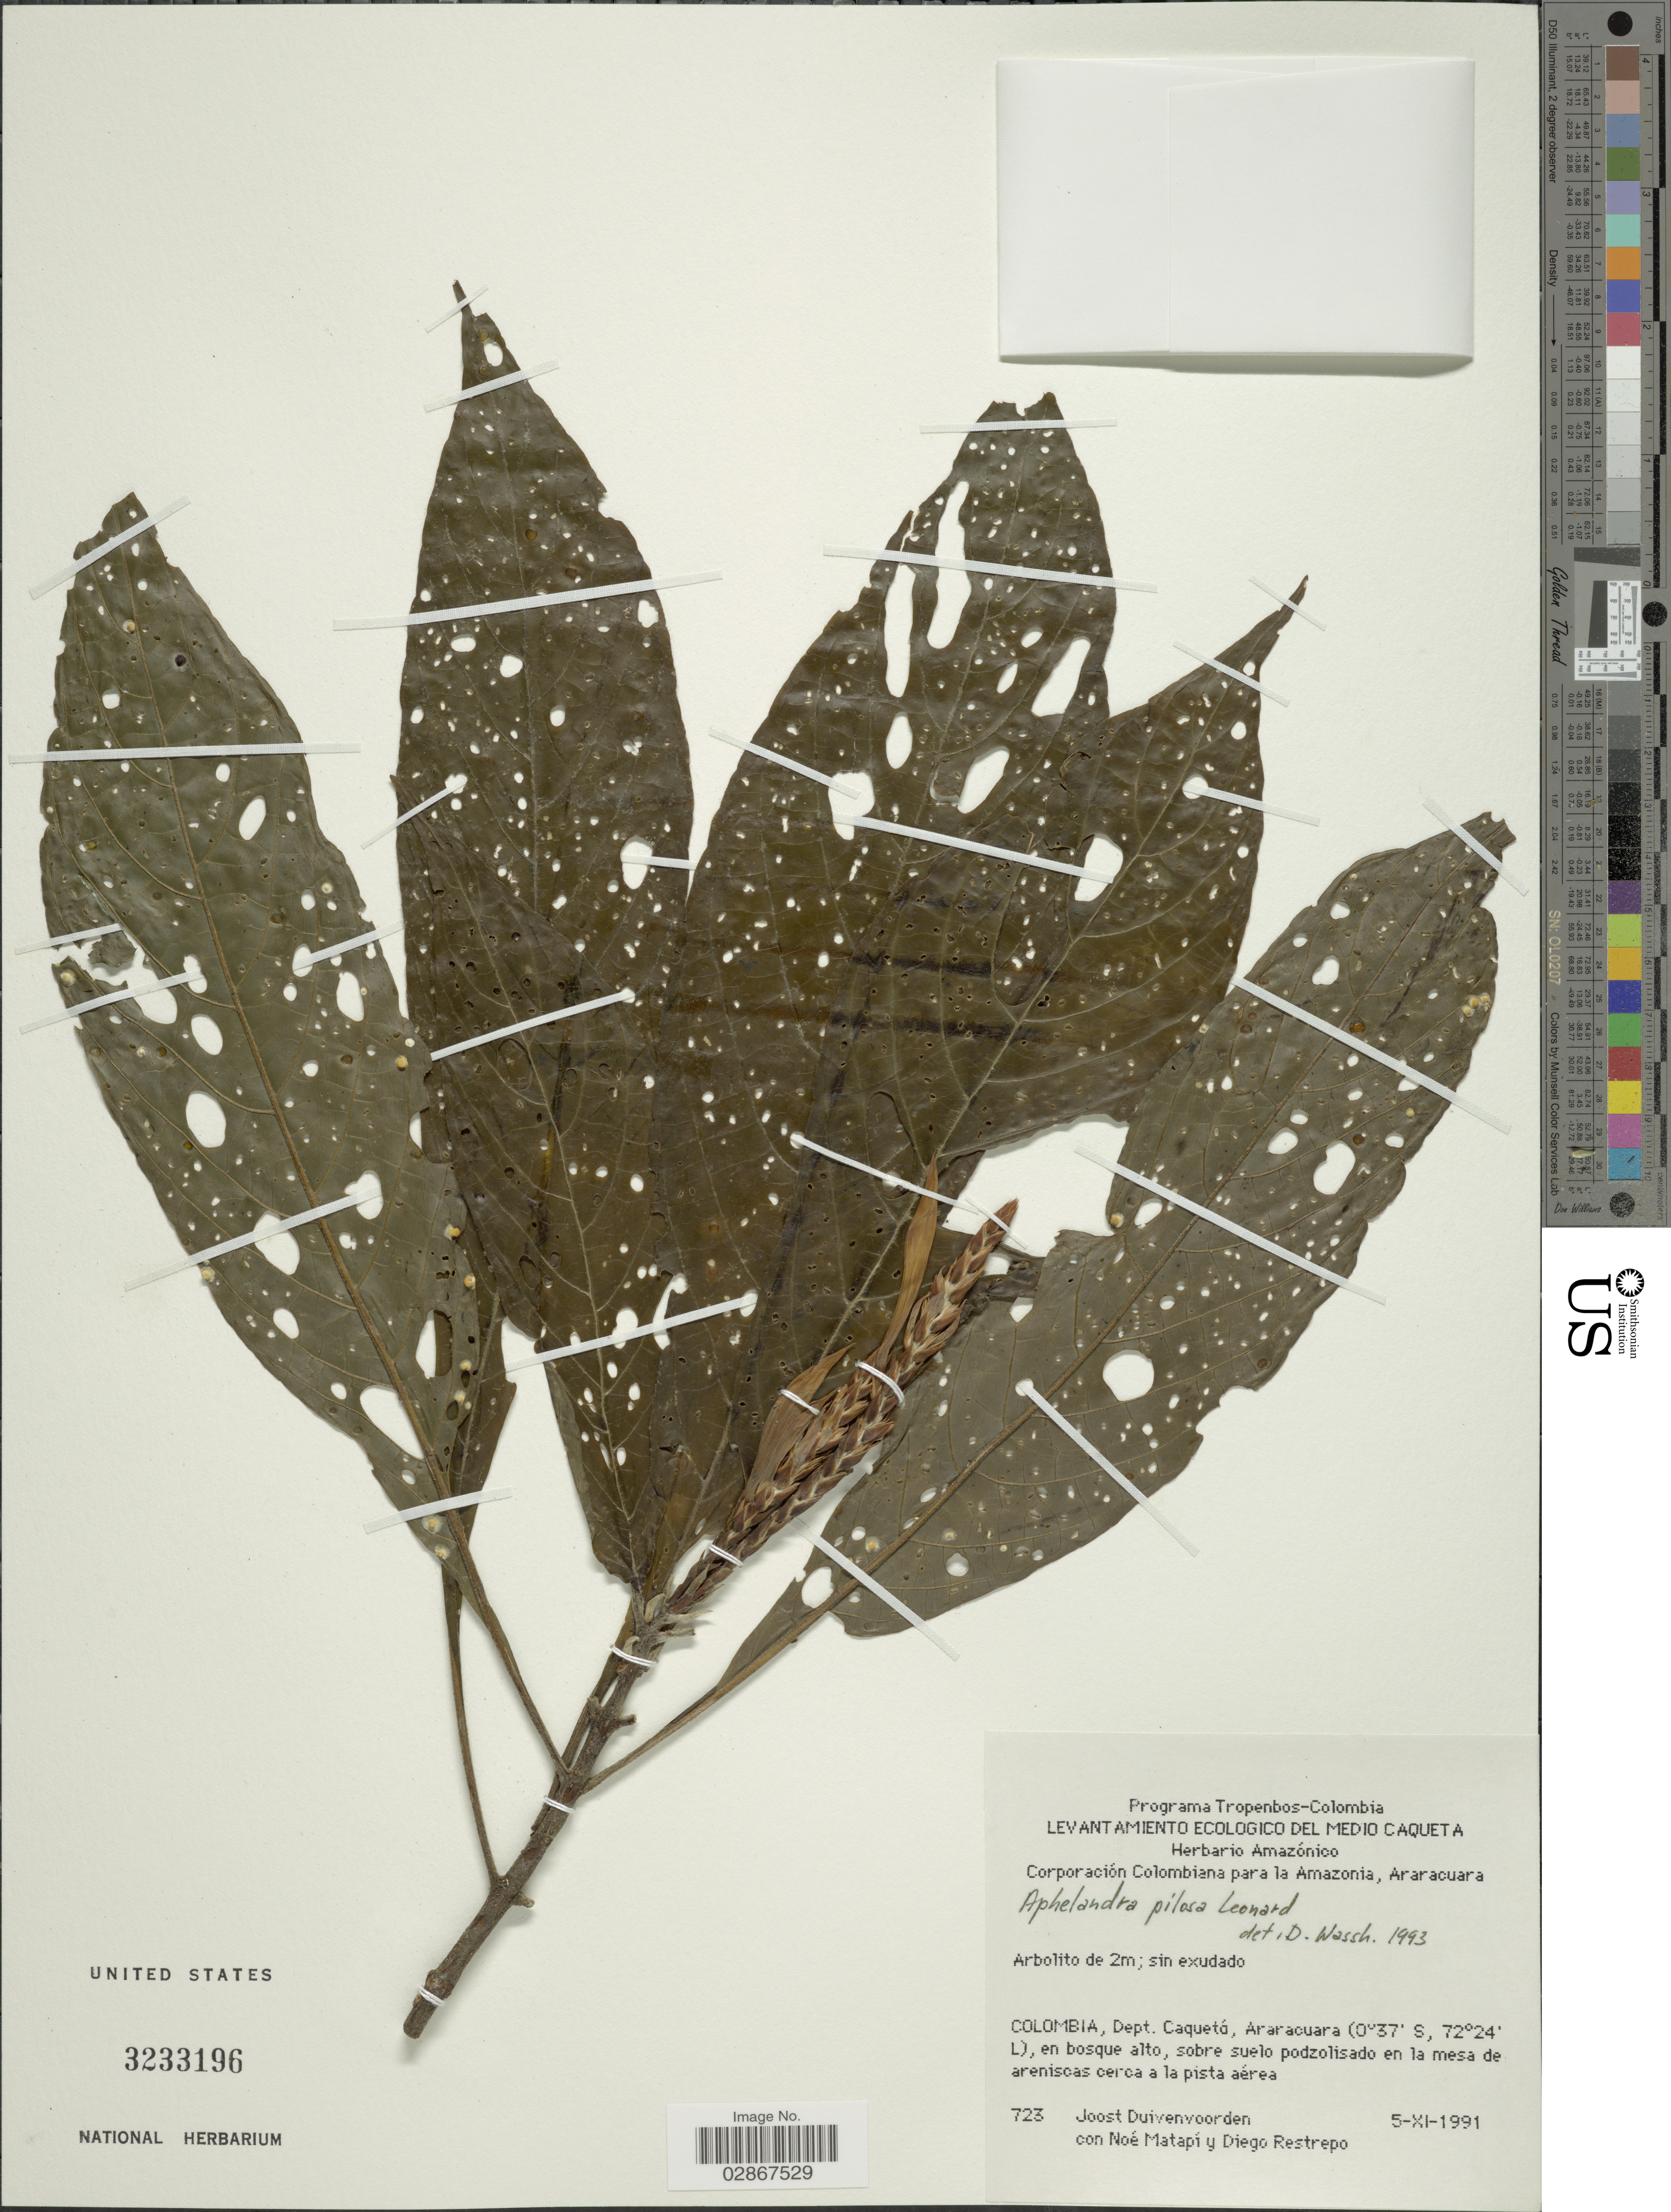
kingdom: Plantae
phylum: Tracheophyta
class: Magnoliopsida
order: Lamiales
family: Acanthaceae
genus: Aphelandra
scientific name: Aphelandra pilosa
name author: Leonard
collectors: J. Duivenvoorden, N. Matapi & D. Restrepo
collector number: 723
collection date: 1991-11-05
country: Colombia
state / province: Caquetá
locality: Dept. Caquetá, Araracuara.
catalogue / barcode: US 3233196